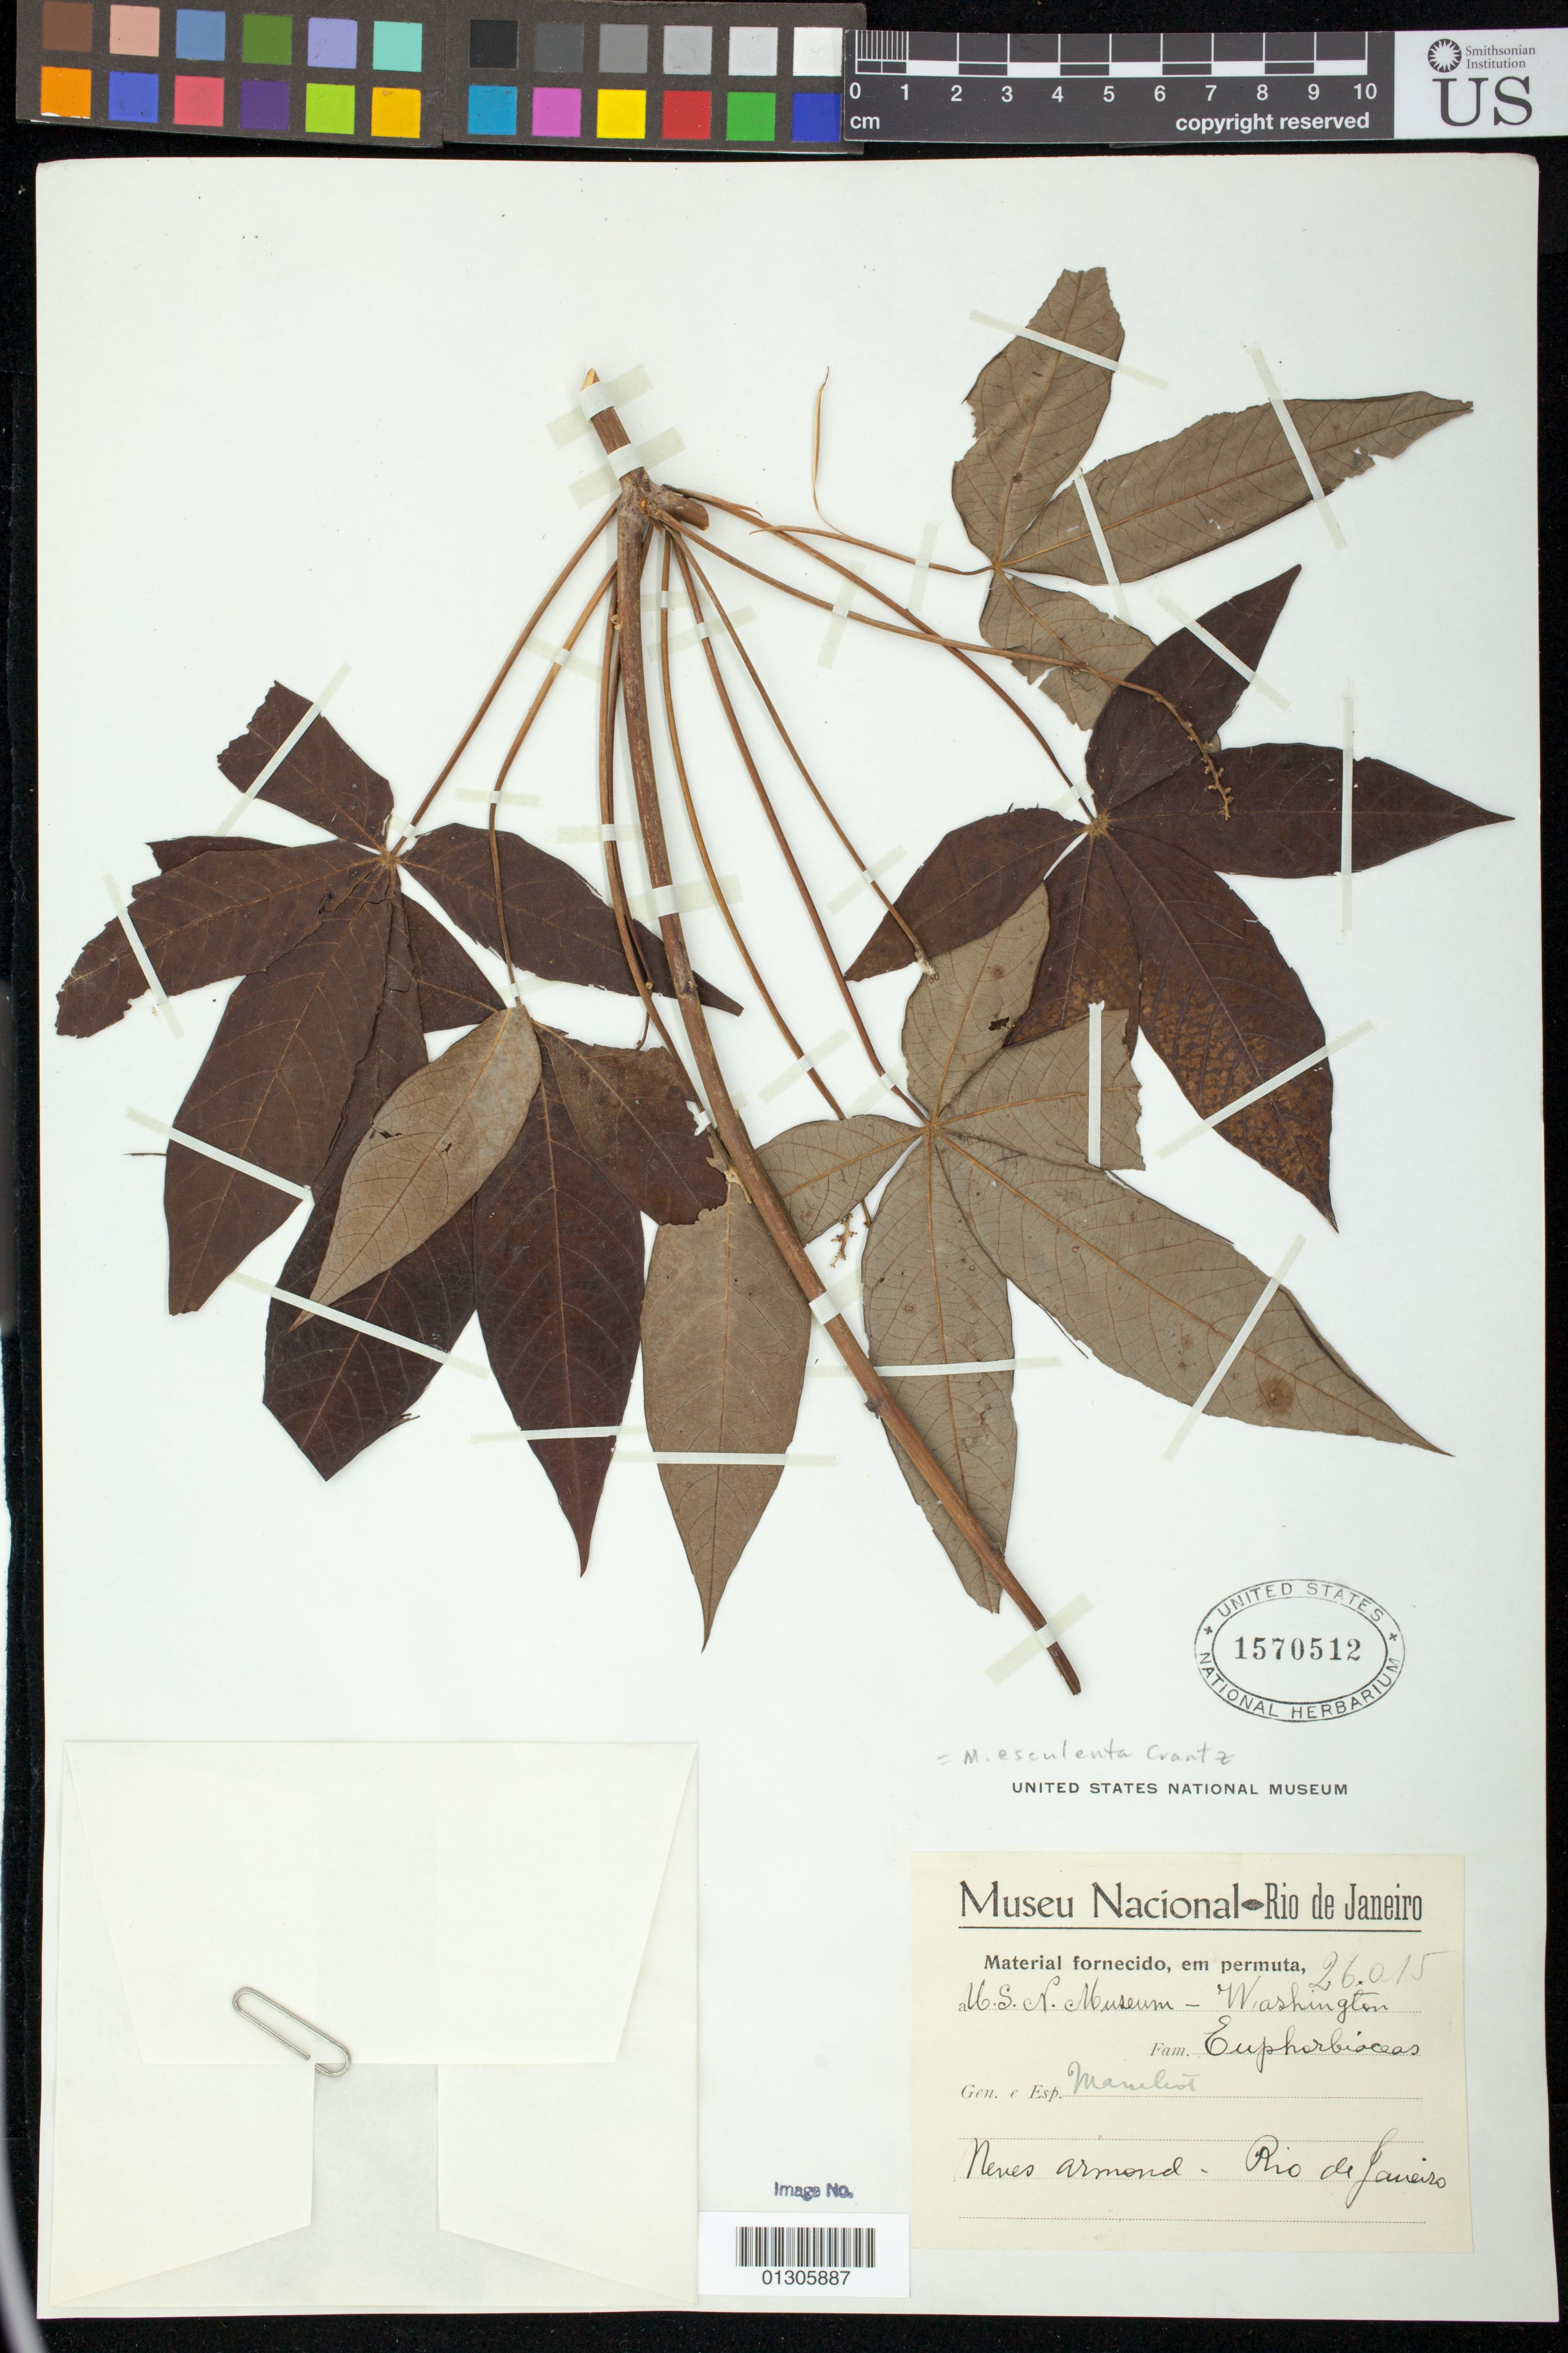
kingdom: Plantae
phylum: Tracheophyta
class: Magnoliopsida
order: Malpighiales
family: Euphorbiaceae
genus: Manihot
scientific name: Manihot pohlii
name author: Wawra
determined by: Mendoza, M.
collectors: N. Armond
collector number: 26015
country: Brazil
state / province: Rio de Janeiro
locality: Rio de Janeiro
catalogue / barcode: US 1570512